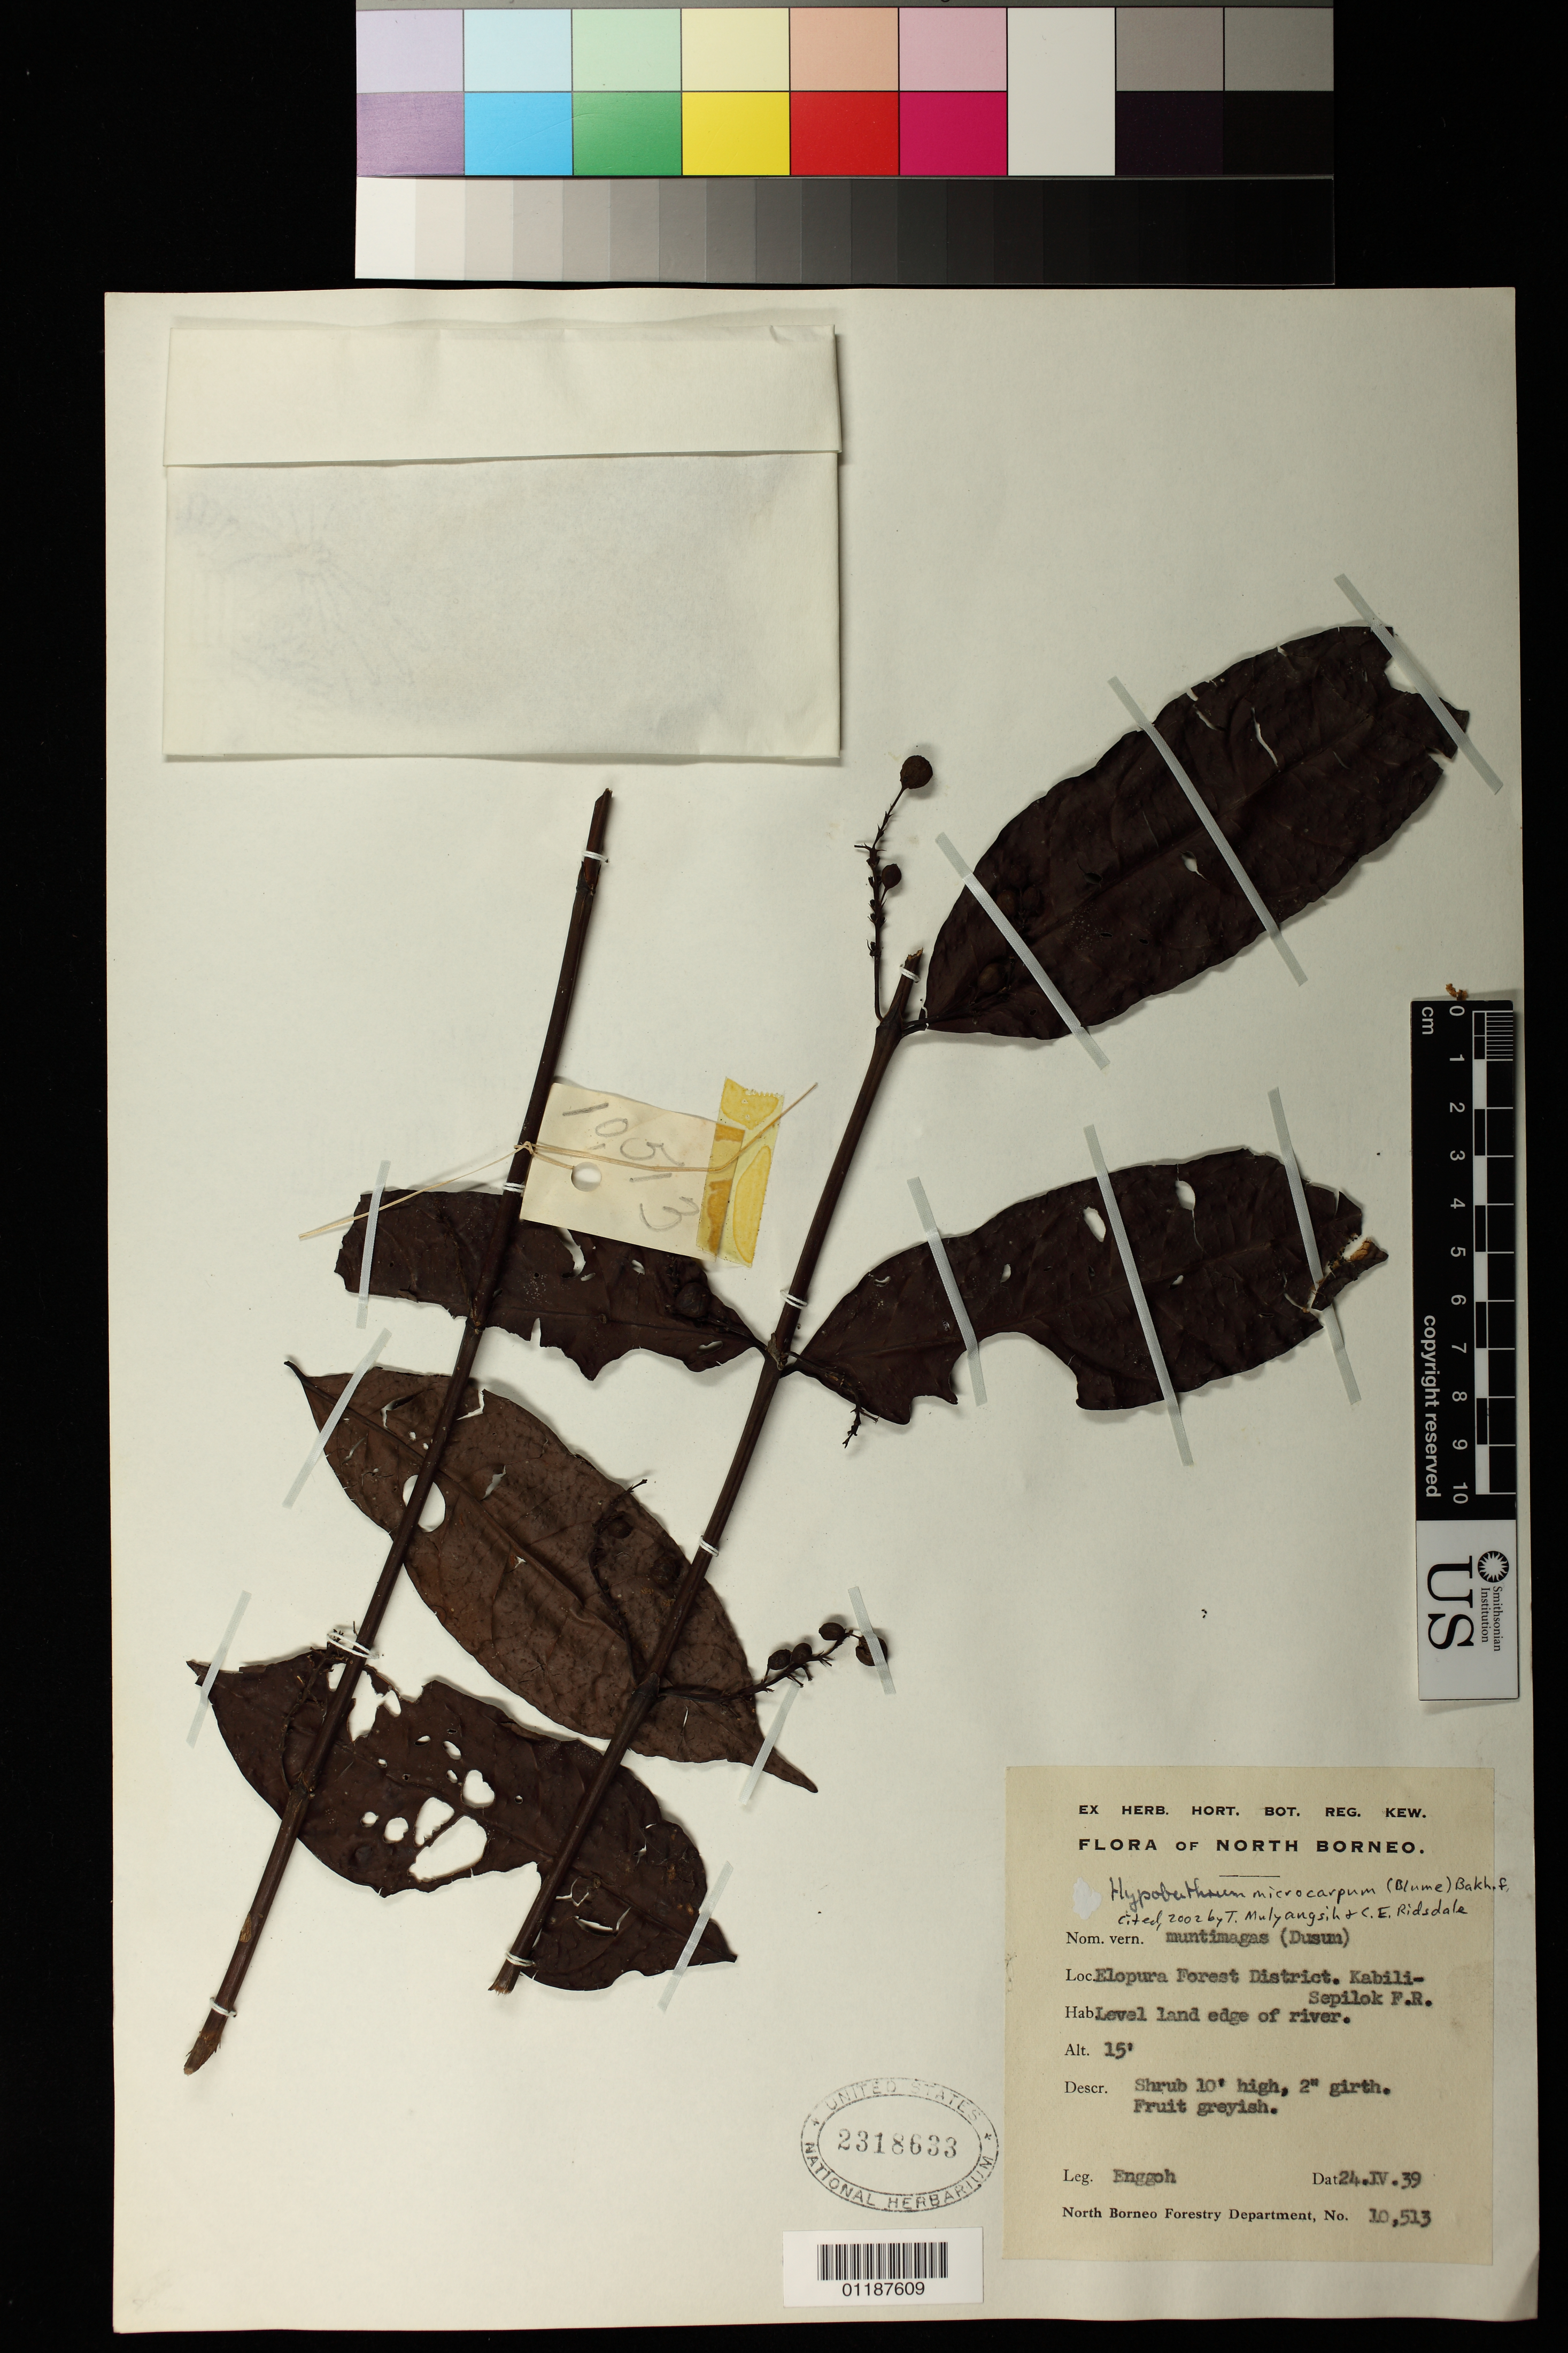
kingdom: Plantae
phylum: Tracheophyta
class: Magnoliopsida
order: Gentianales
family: Rubiaceae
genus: Hypobathrum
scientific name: Hypobathrum microcarpum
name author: (Blume) Bakh. f.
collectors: -. Enggoh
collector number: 10513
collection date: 1939-04-24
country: Malaysia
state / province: Sabah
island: Borneo I.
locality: Elopura Forest District, Kabili-Serpilok F. R.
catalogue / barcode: US 2318633